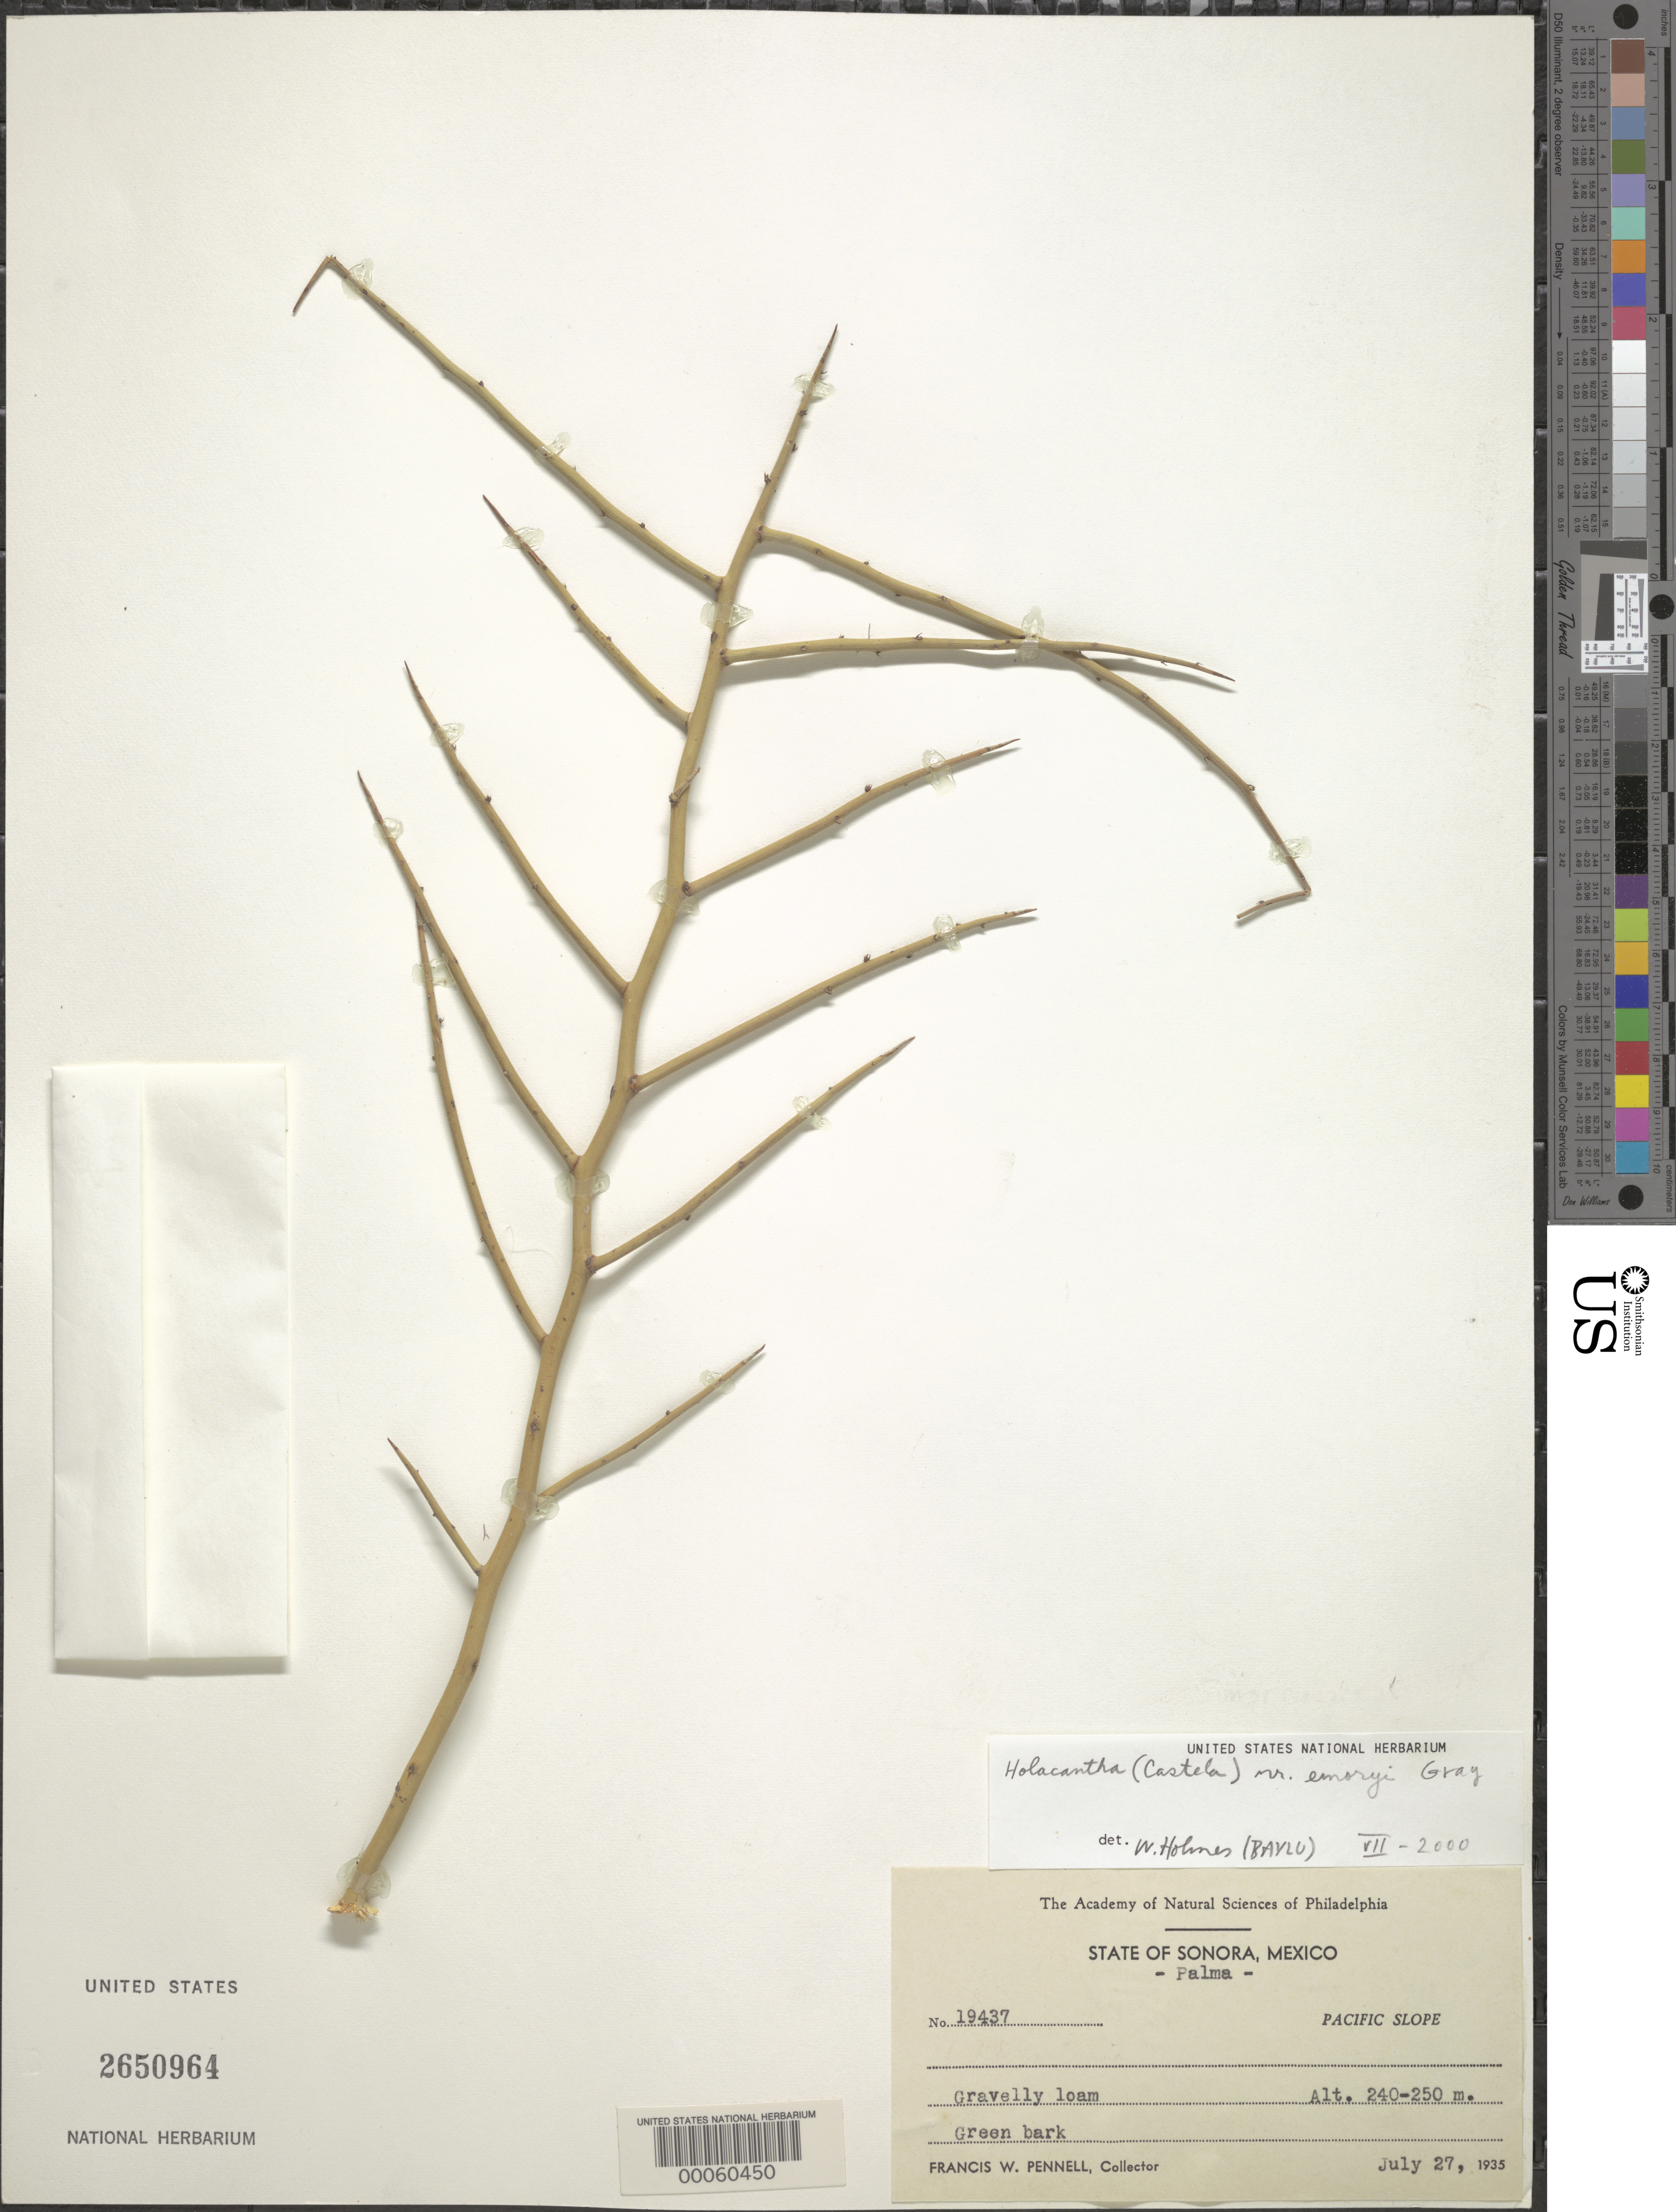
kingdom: Plantae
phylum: Tracheophyta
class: Magnoliopsida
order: Sapindales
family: Simaroubaceae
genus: Castela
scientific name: Castela emoryi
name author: (A. Gray) Moran & Felger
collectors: F. W. Pennell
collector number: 19437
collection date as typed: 27 Jul 1935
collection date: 1935-07-27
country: Mexico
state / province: Sonora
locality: Palma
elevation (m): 240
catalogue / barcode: US 26509645